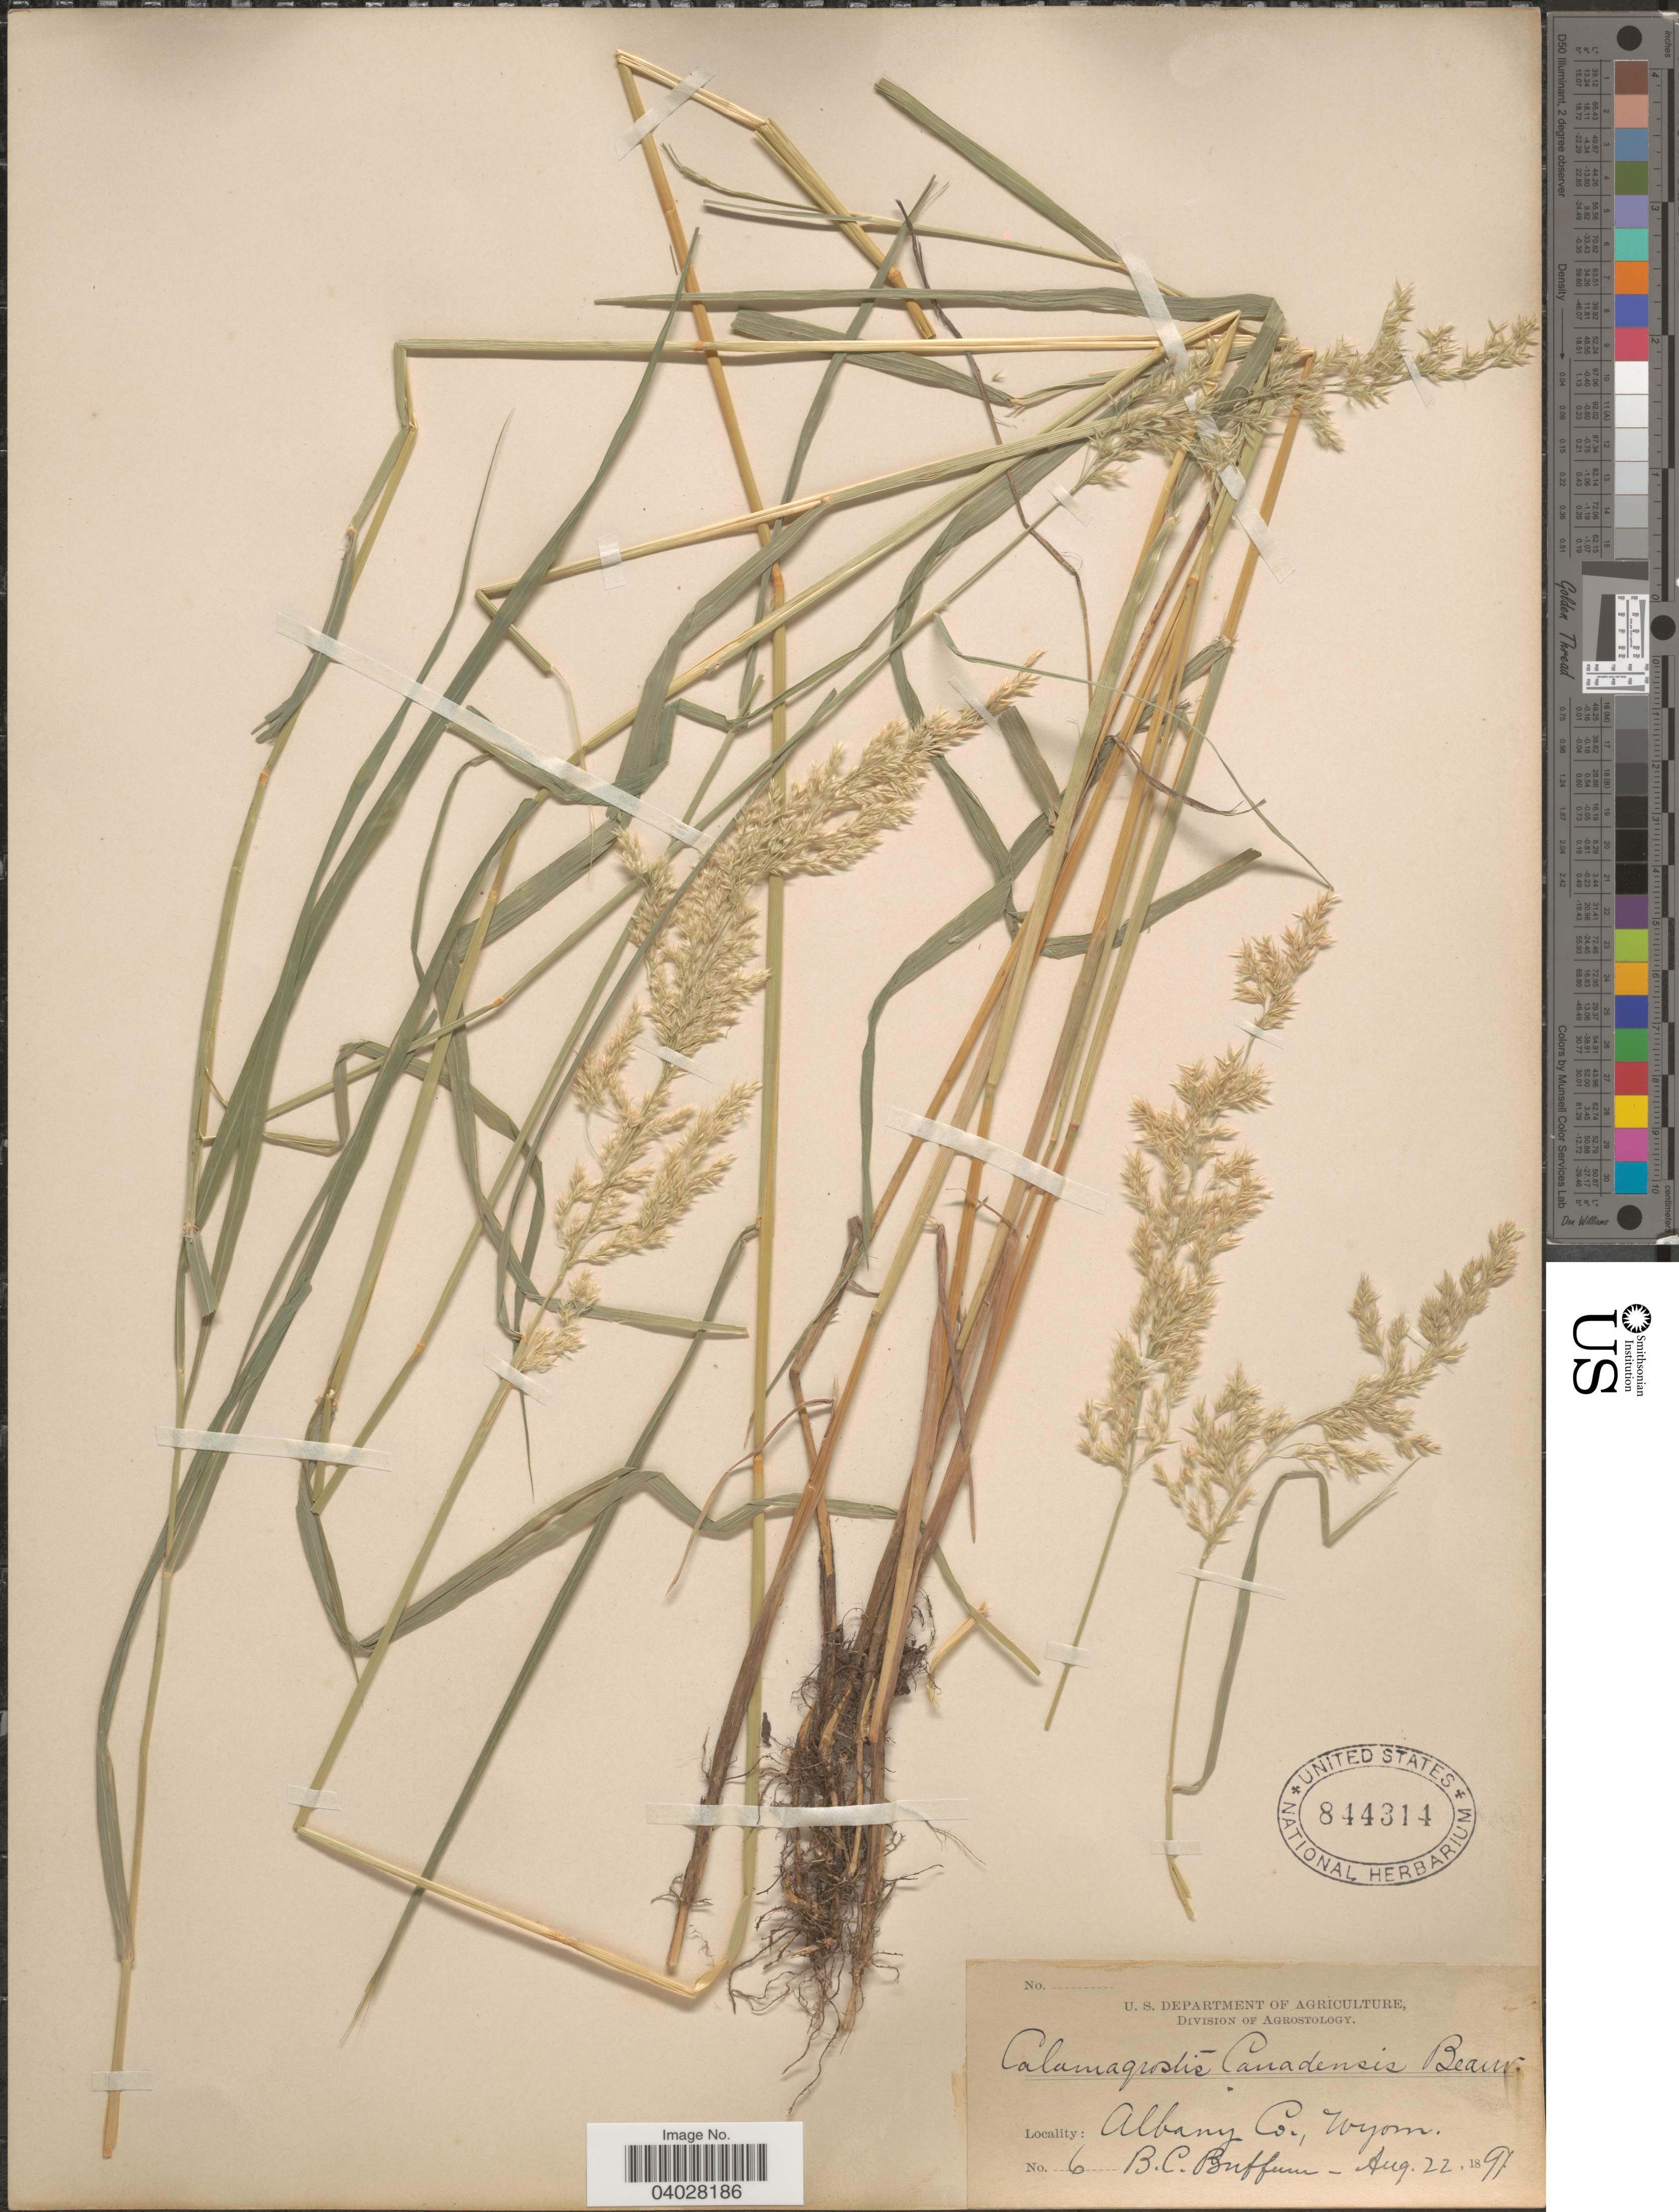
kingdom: Plantae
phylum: Tracheophyta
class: Liliopsida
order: Poales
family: Poaceae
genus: Calamagrostis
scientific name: Calamagrostis canadensis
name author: (Michx.) P. Beauv.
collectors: B. Buffum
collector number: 6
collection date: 1891-08-22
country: United States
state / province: Wyoming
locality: Albany Co.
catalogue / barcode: US 844314